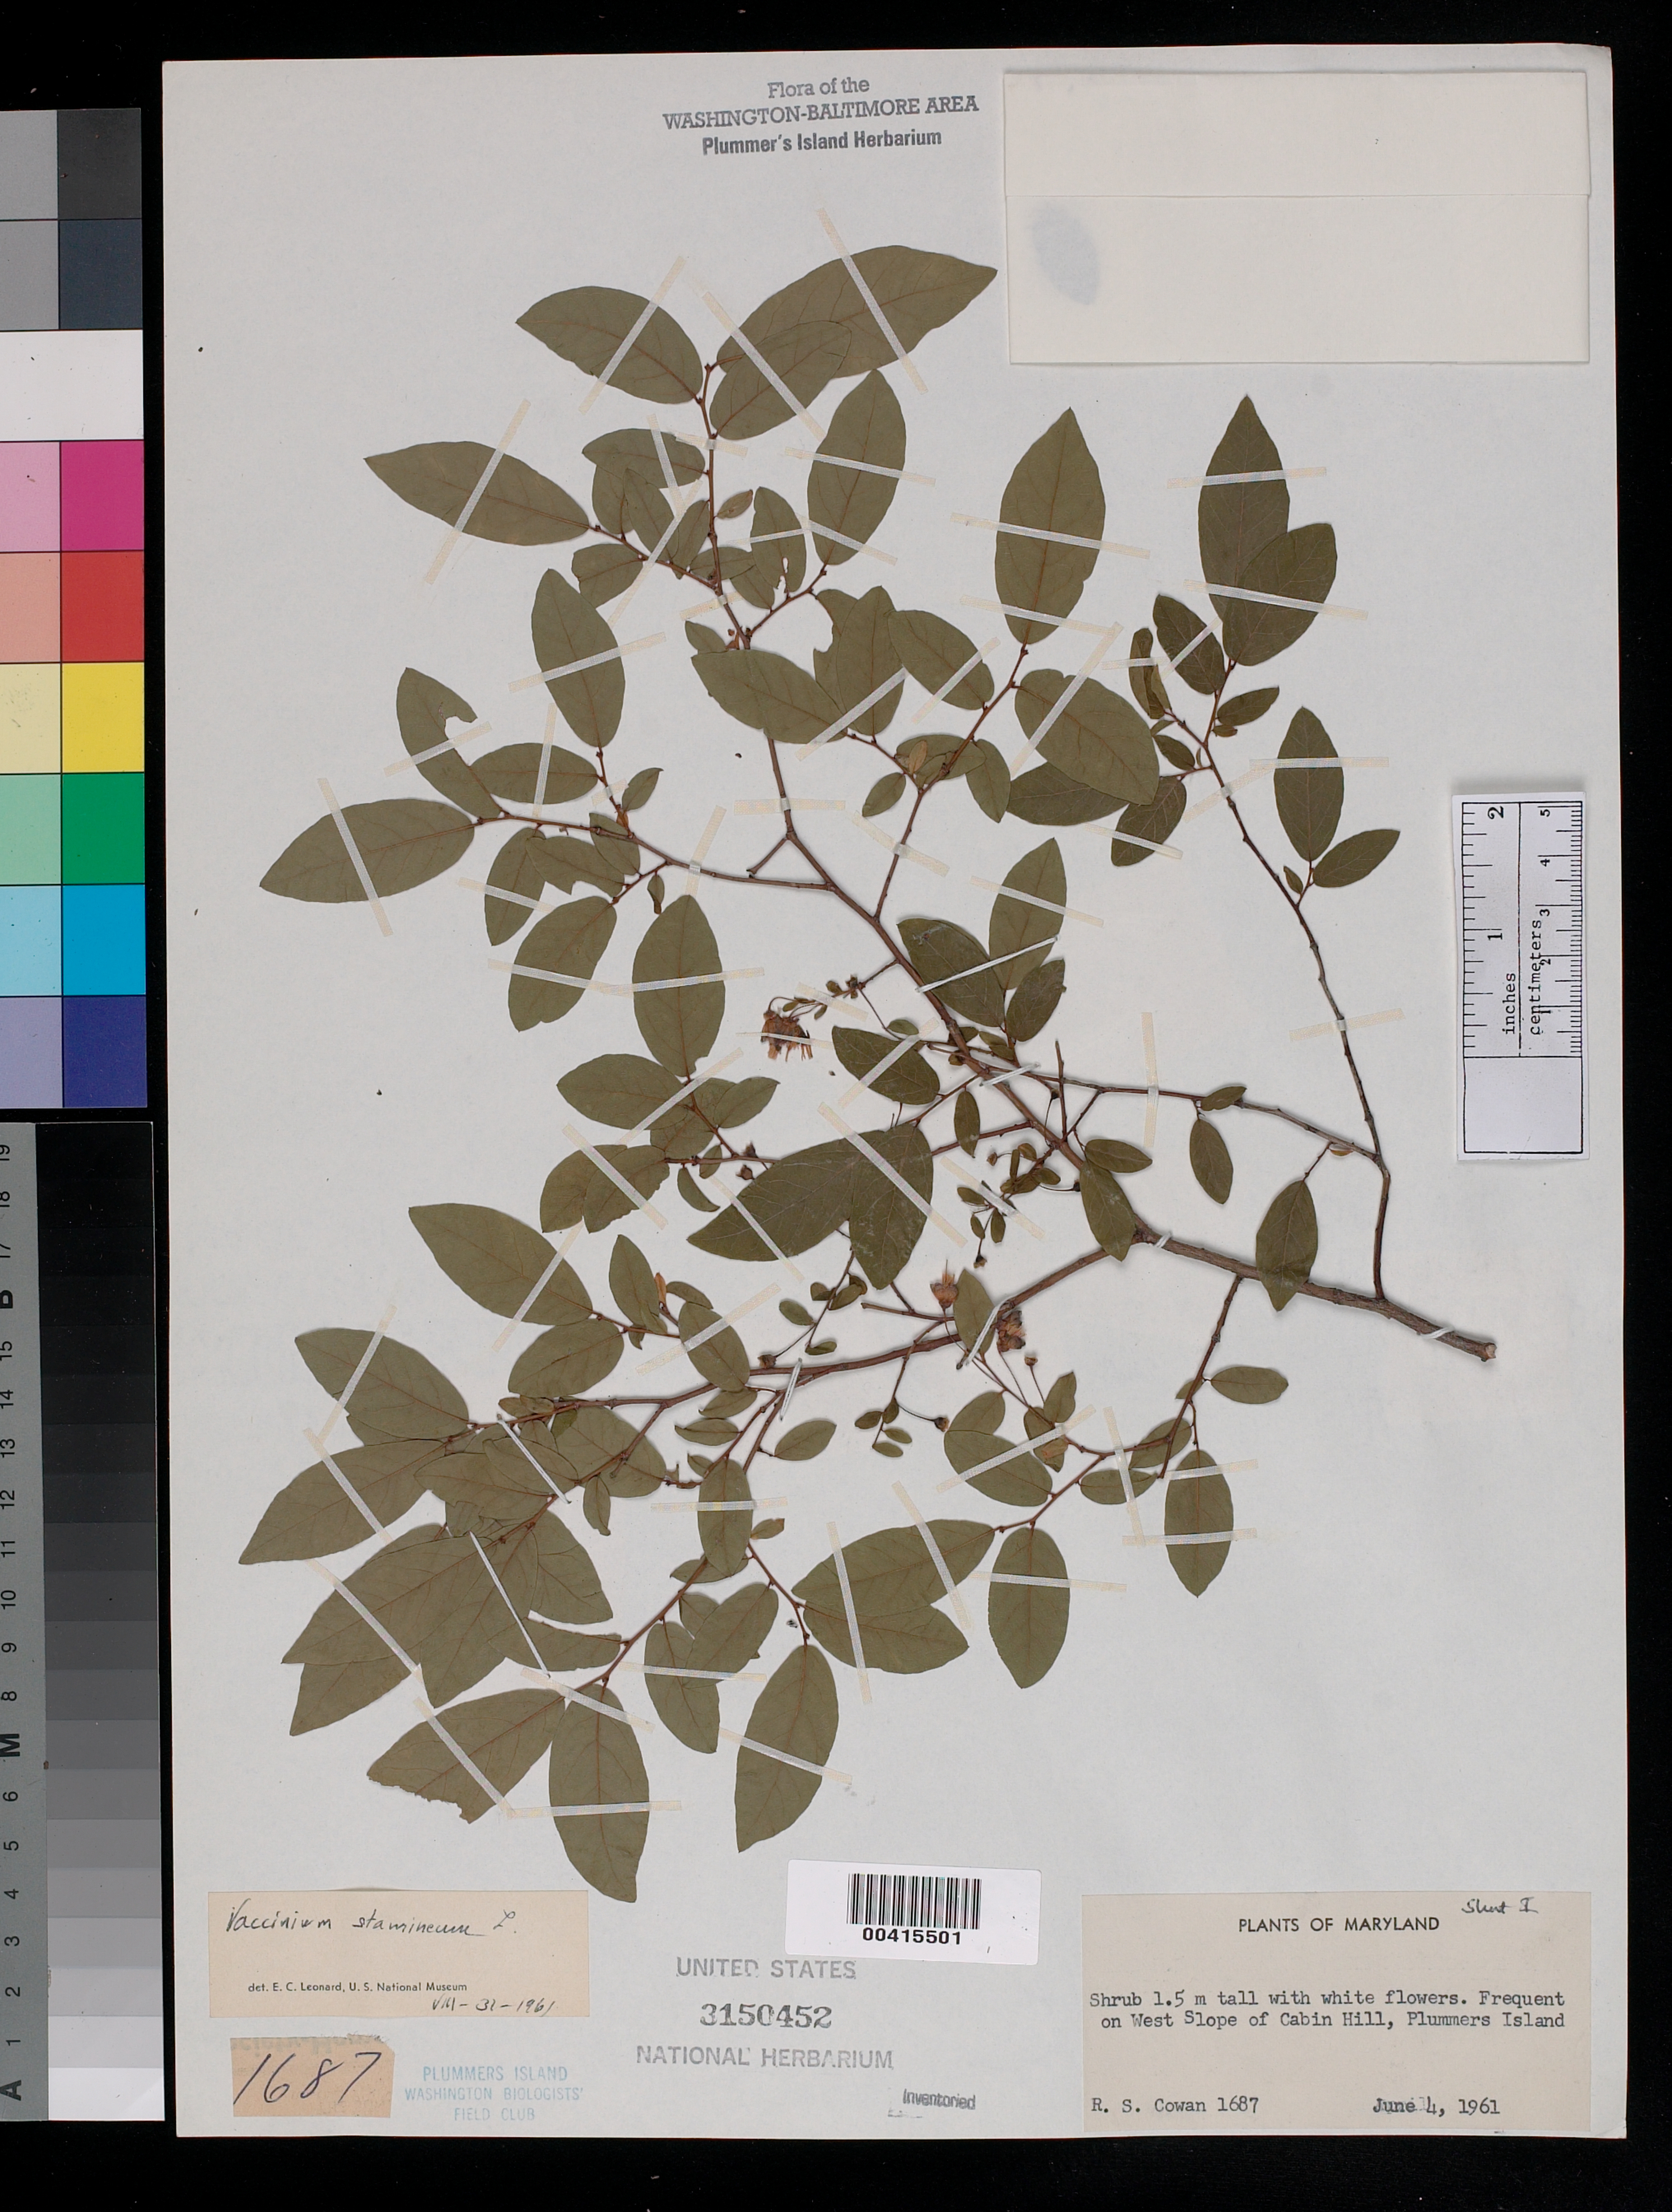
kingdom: Plantae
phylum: Tracheophyta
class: Magnoliopsida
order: Ericales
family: Ericaceae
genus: Vaccinium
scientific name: Vaccinium stamineum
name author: L.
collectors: R. S. Cowan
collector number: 1687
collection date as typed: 04 Jun 1961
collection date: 1961-06-04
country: United States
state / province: Maryland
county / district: Montgomery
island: Plummers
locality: Plummer's Island; west slope of Cabin Hill C. & O. Canal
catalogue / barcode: US 3150452